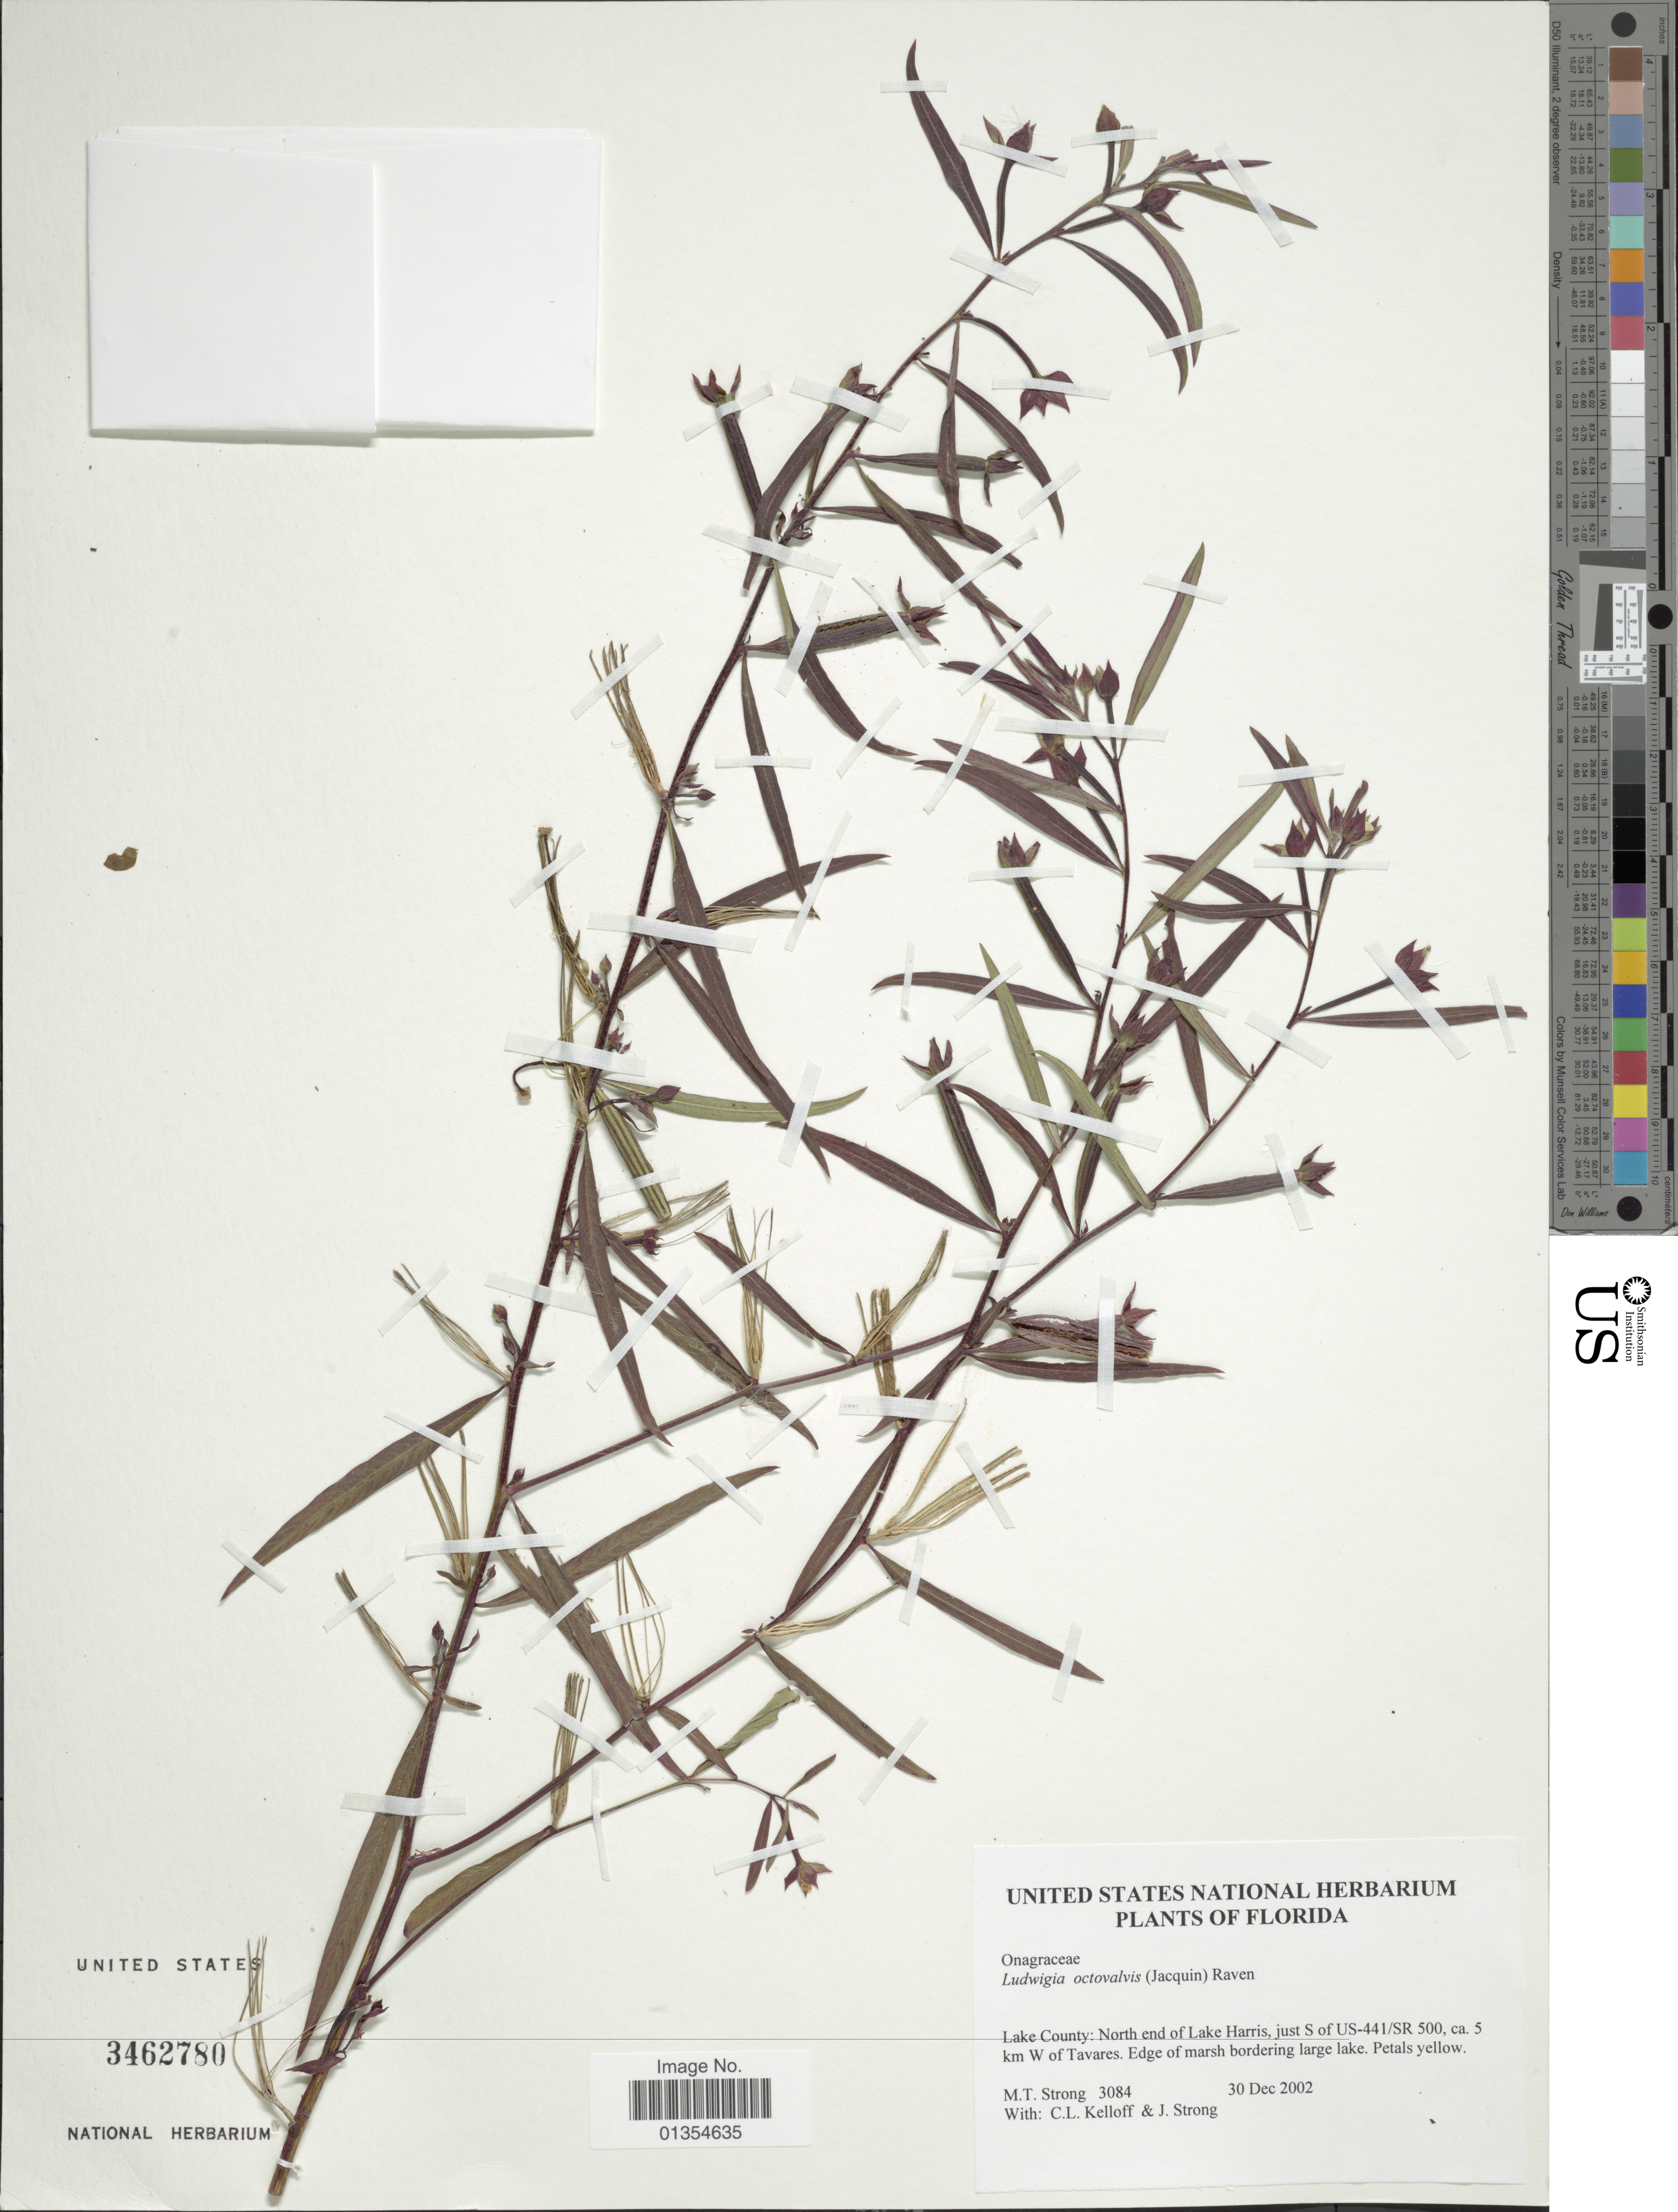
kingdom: Plantae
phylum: Tracheophyta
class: Magnoliopsida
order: Myrtales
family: Onagraceae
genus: Ludwigia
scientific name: Ludwigia octovalvis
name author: (Jacq.) P.H. Raven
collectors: M. T. Strong, C. L. Kelloff & J. L. Strong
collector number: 3084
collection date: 2002-12-30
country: United States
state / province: Florida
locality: Lake County: north end Lake Harris, just S of US-441/SR 500, ca 5 km W of Tavares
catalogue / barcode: US 3462780